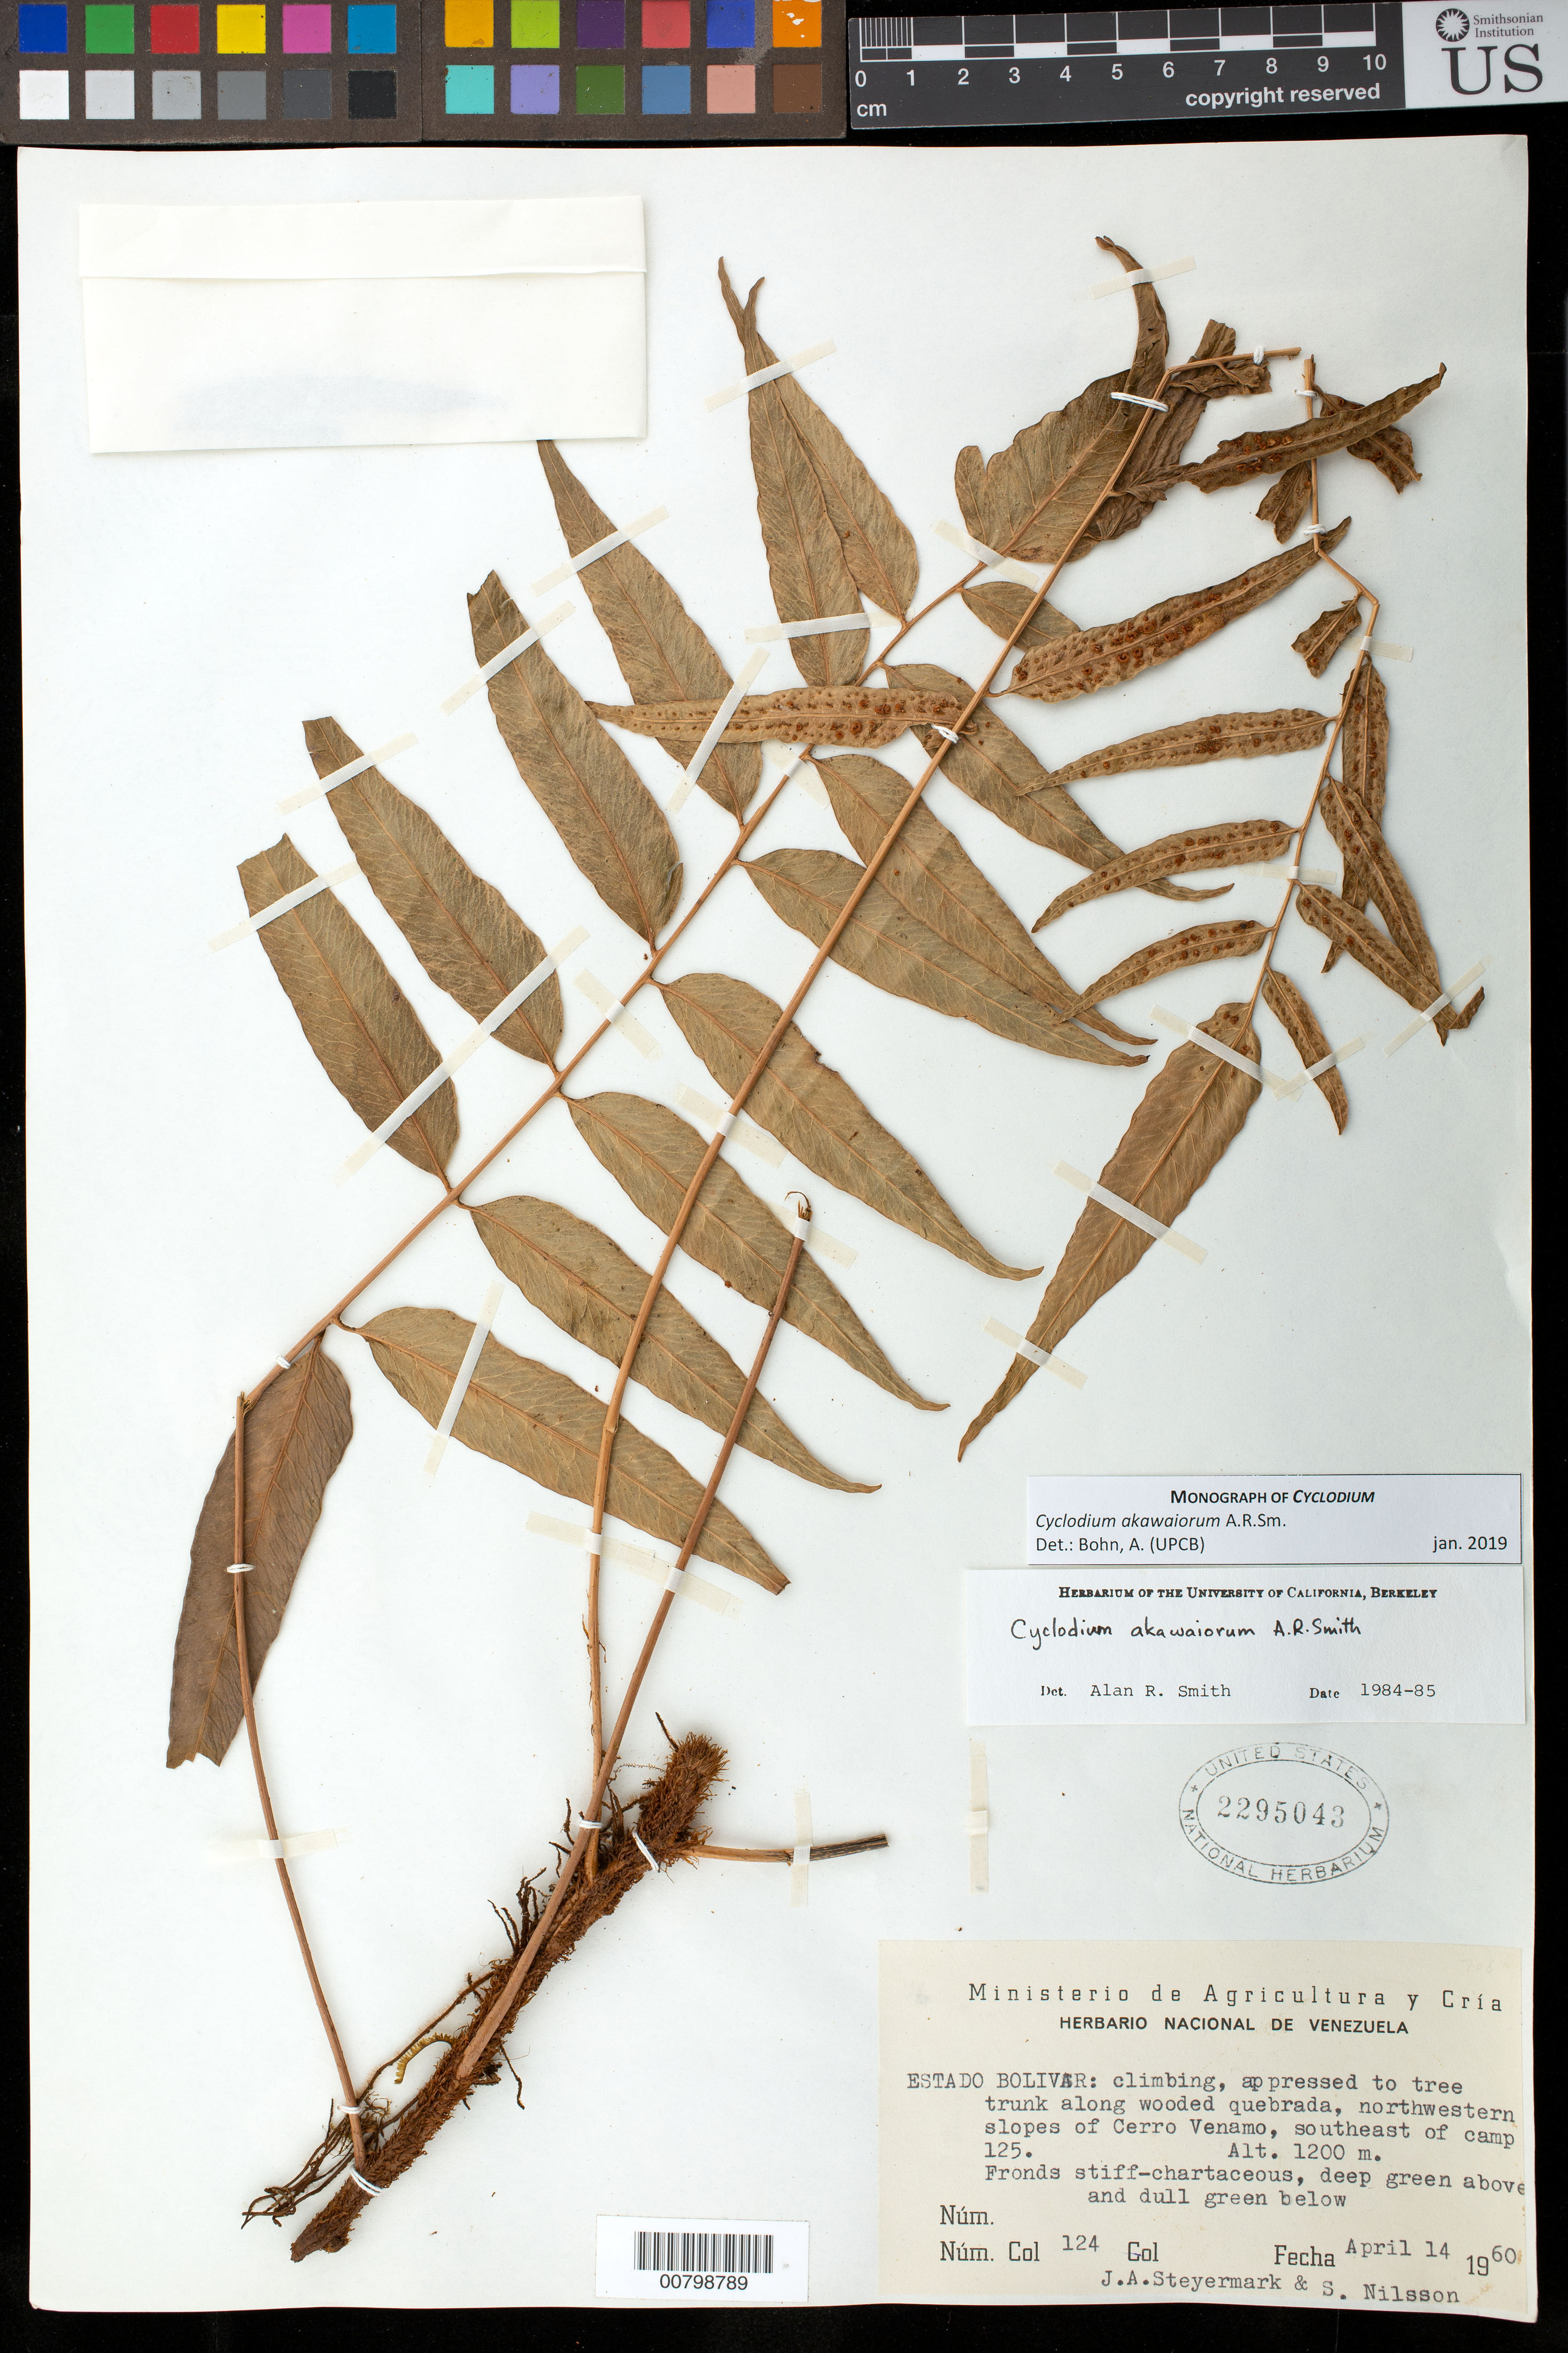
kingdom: Plantae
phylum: Tracheophyta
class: Polypodiopsida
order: Polypodiales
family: Dryopteridaceae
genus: Cyclodium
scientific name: Cyclodium akawaiorum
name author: A.R. Sm.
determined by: Smith, Alan R., (UC)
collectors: J. Steyermark & S. Nilsson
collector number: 60 124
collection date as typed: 14-Apr-60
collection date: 1960-04-14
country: Venezuela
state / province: Bolívar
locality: Cerro Venamo, NW slopes, SE of campamento 125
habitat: Wooded quebrada, NW slopes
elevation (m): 1200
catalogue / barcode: US 2295043